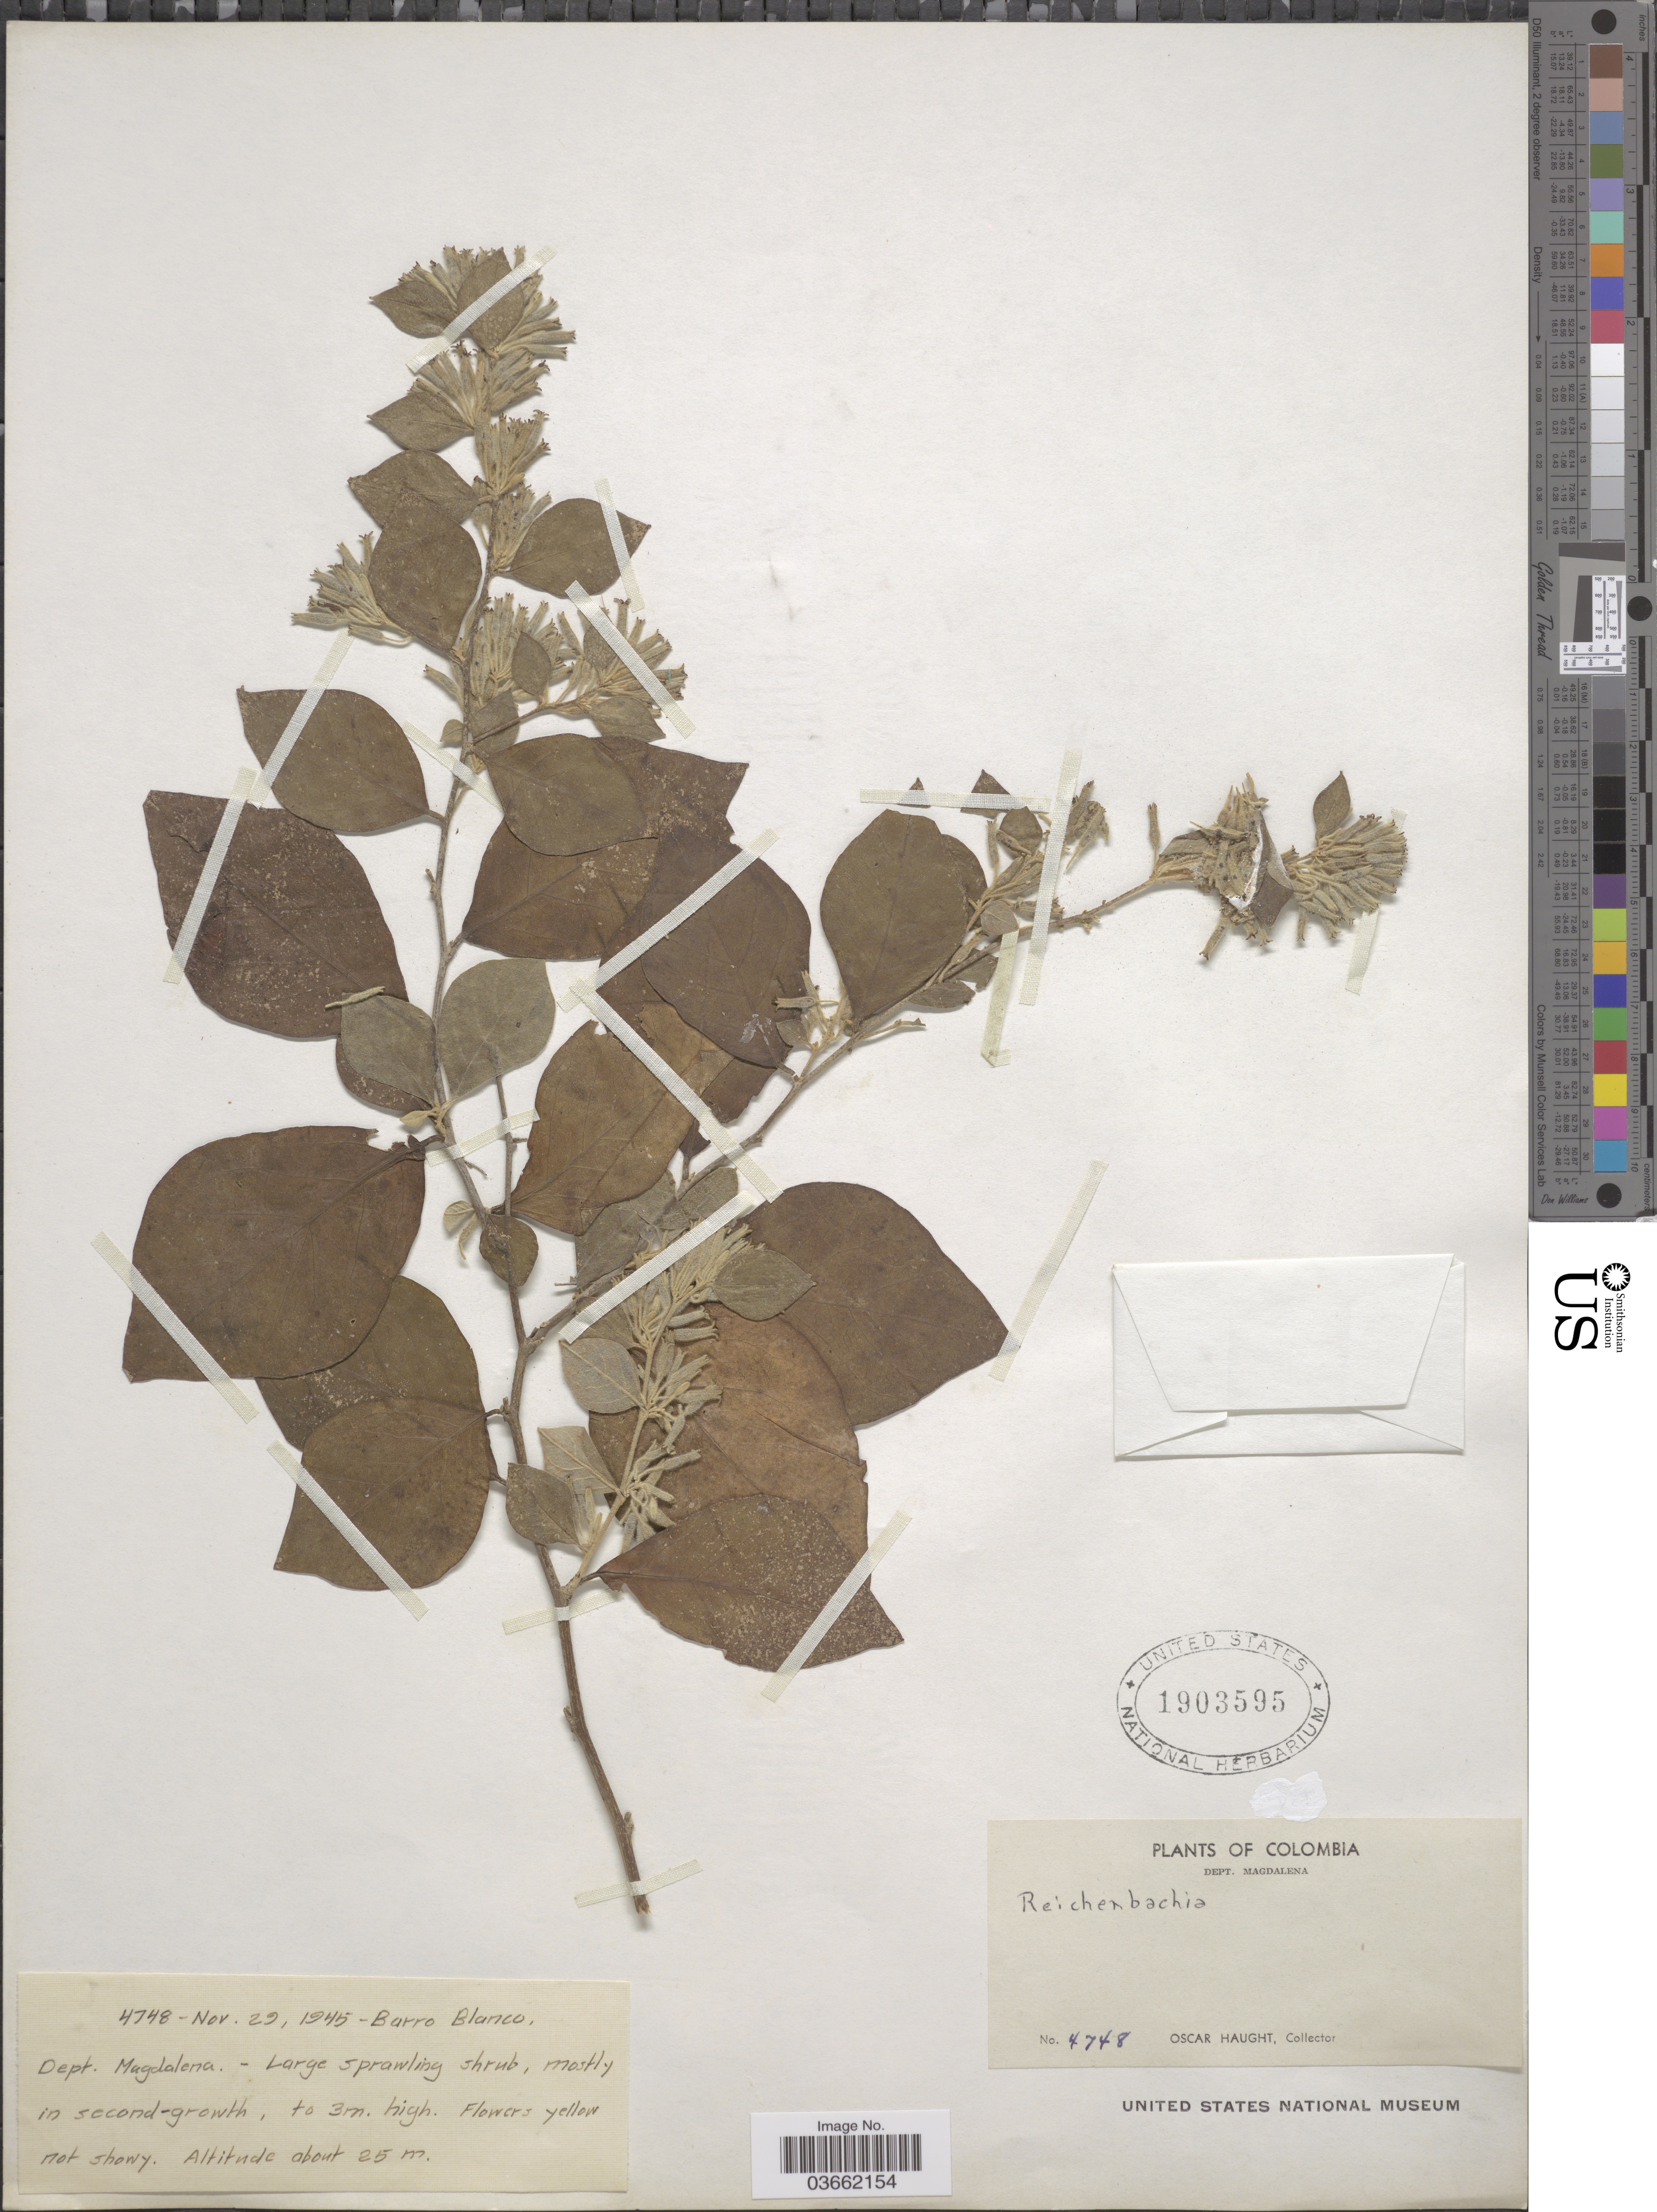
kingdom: Plantae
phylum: Tracheophyta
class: Magnoliopsida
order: Caryophyllales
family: Nyctaginaceae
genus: Reichenbachia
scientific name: Reichenbachia sp.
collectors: O. Haught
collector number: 4748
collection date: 1945-11-29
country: Colombia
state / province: Magdalena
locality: Barro Blanco, Dept. Magdalena.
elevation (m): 25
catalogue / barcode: US 1903595